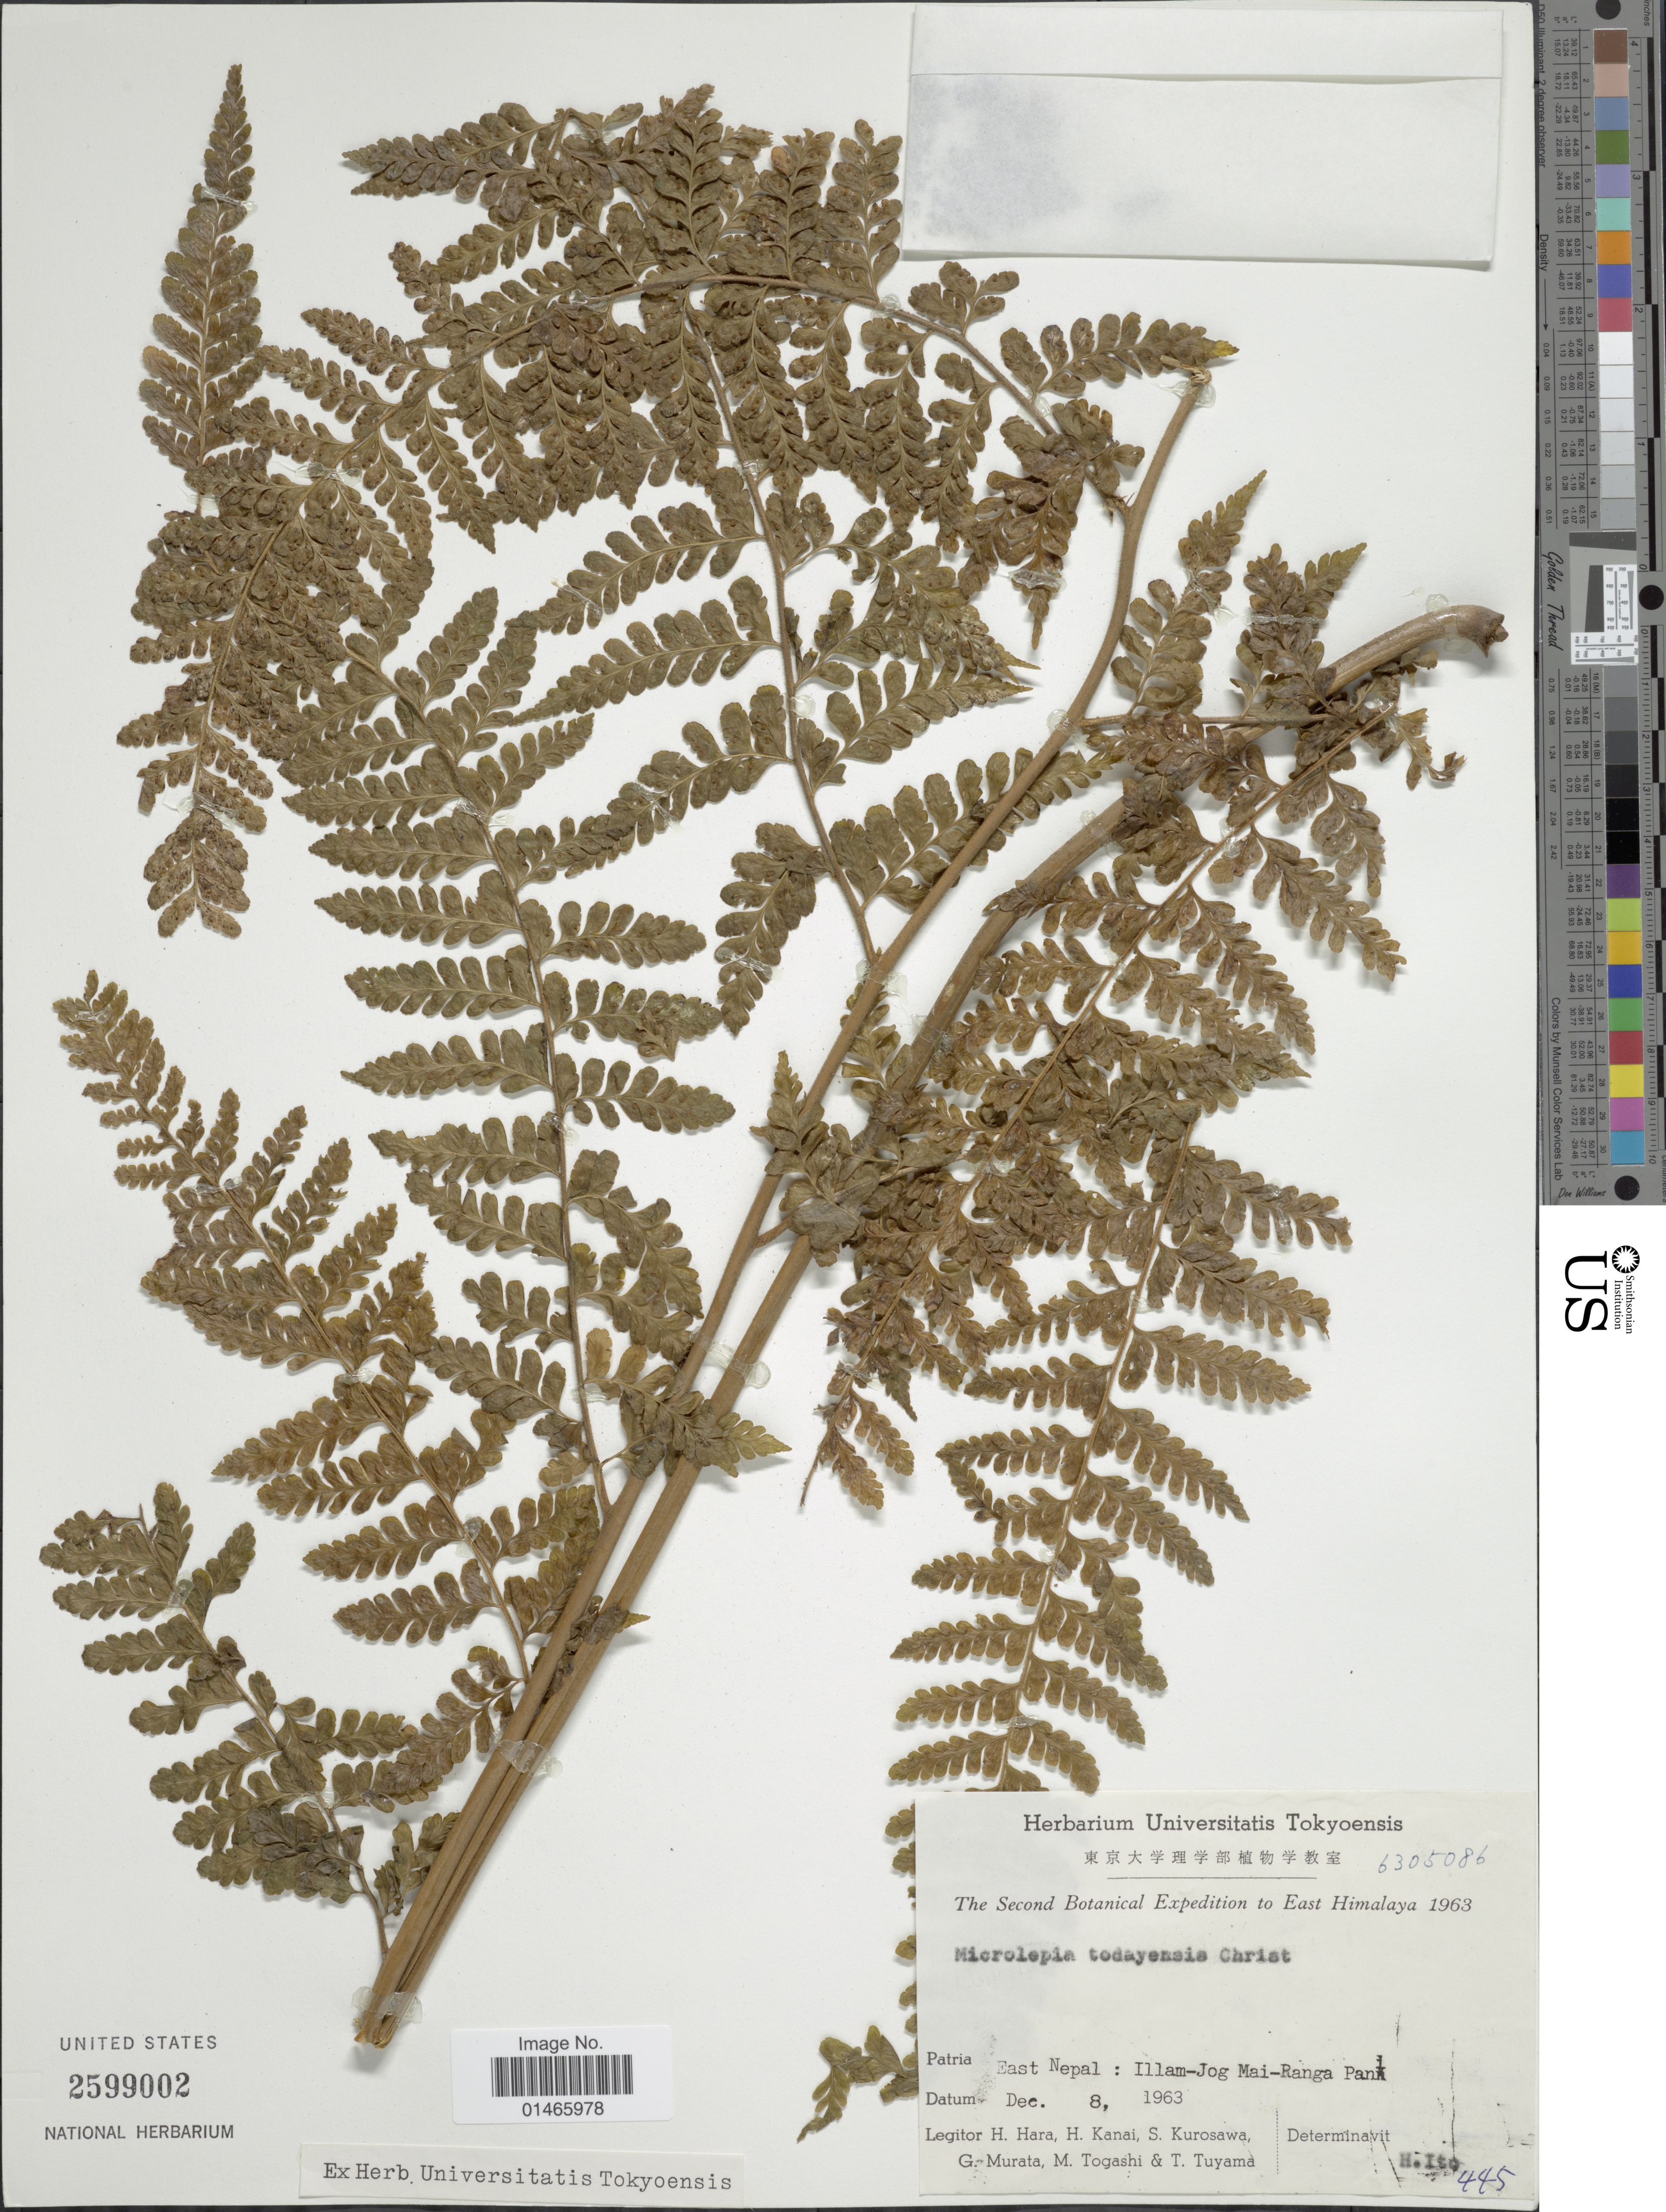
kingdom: Plantae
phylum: Tracheophyta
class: Polypodiopsida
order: Polypodiales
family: Dennstaedtiaceae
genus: Microlepia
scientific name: Microlepia todayensis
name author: Christ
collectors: H. Hara, H. Kanai, S. Kurosawa, G. Murata & et al.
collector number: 6305086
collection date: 1963-12-08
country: Nepal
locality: East Nepal: Illam-Jog Mai-Ranga Pank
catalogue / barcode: US 2599002